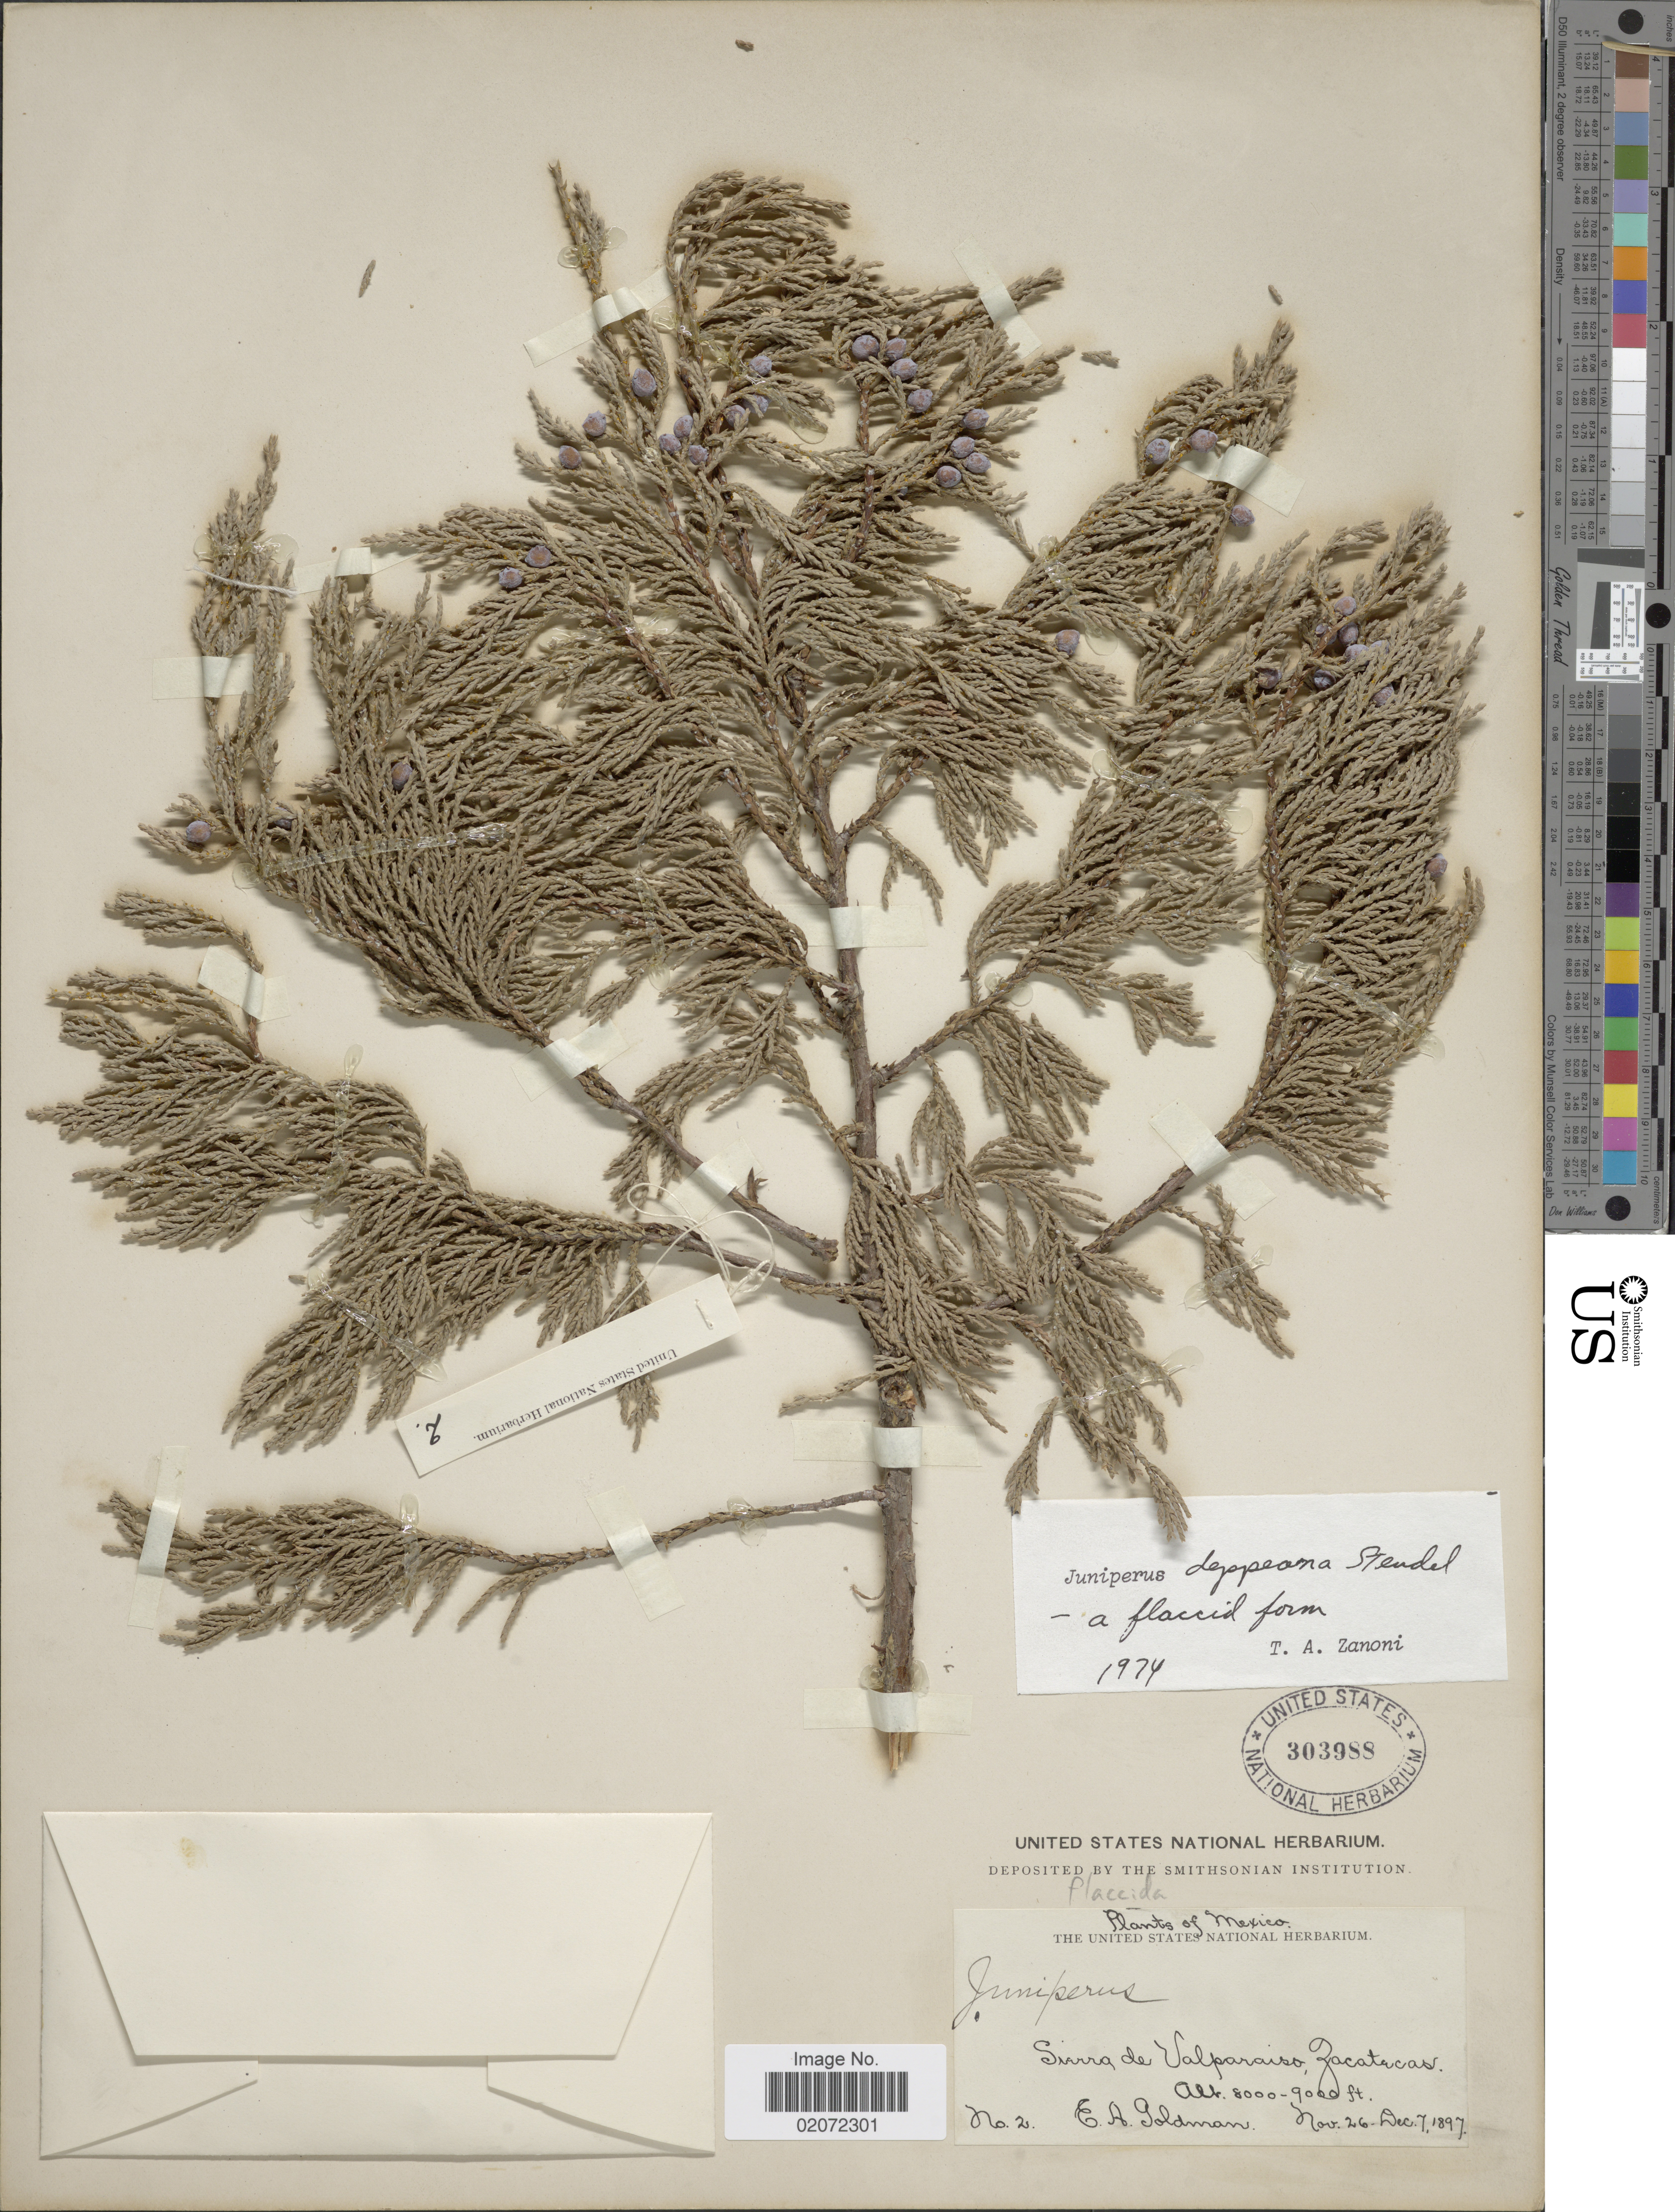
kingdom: Plantae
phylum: Tracheophyta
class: Pinopsida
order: Pinales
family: Cupressaceae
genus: Juniperus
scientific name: Juniperus deppeana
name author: Steud.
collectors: E. A. Goldman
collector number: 2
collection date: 1897-11-26/1897-12-07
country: Mexico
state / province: Zacatecas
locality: Sierra de Valparaiso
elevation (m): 2438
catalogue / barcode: US 303988